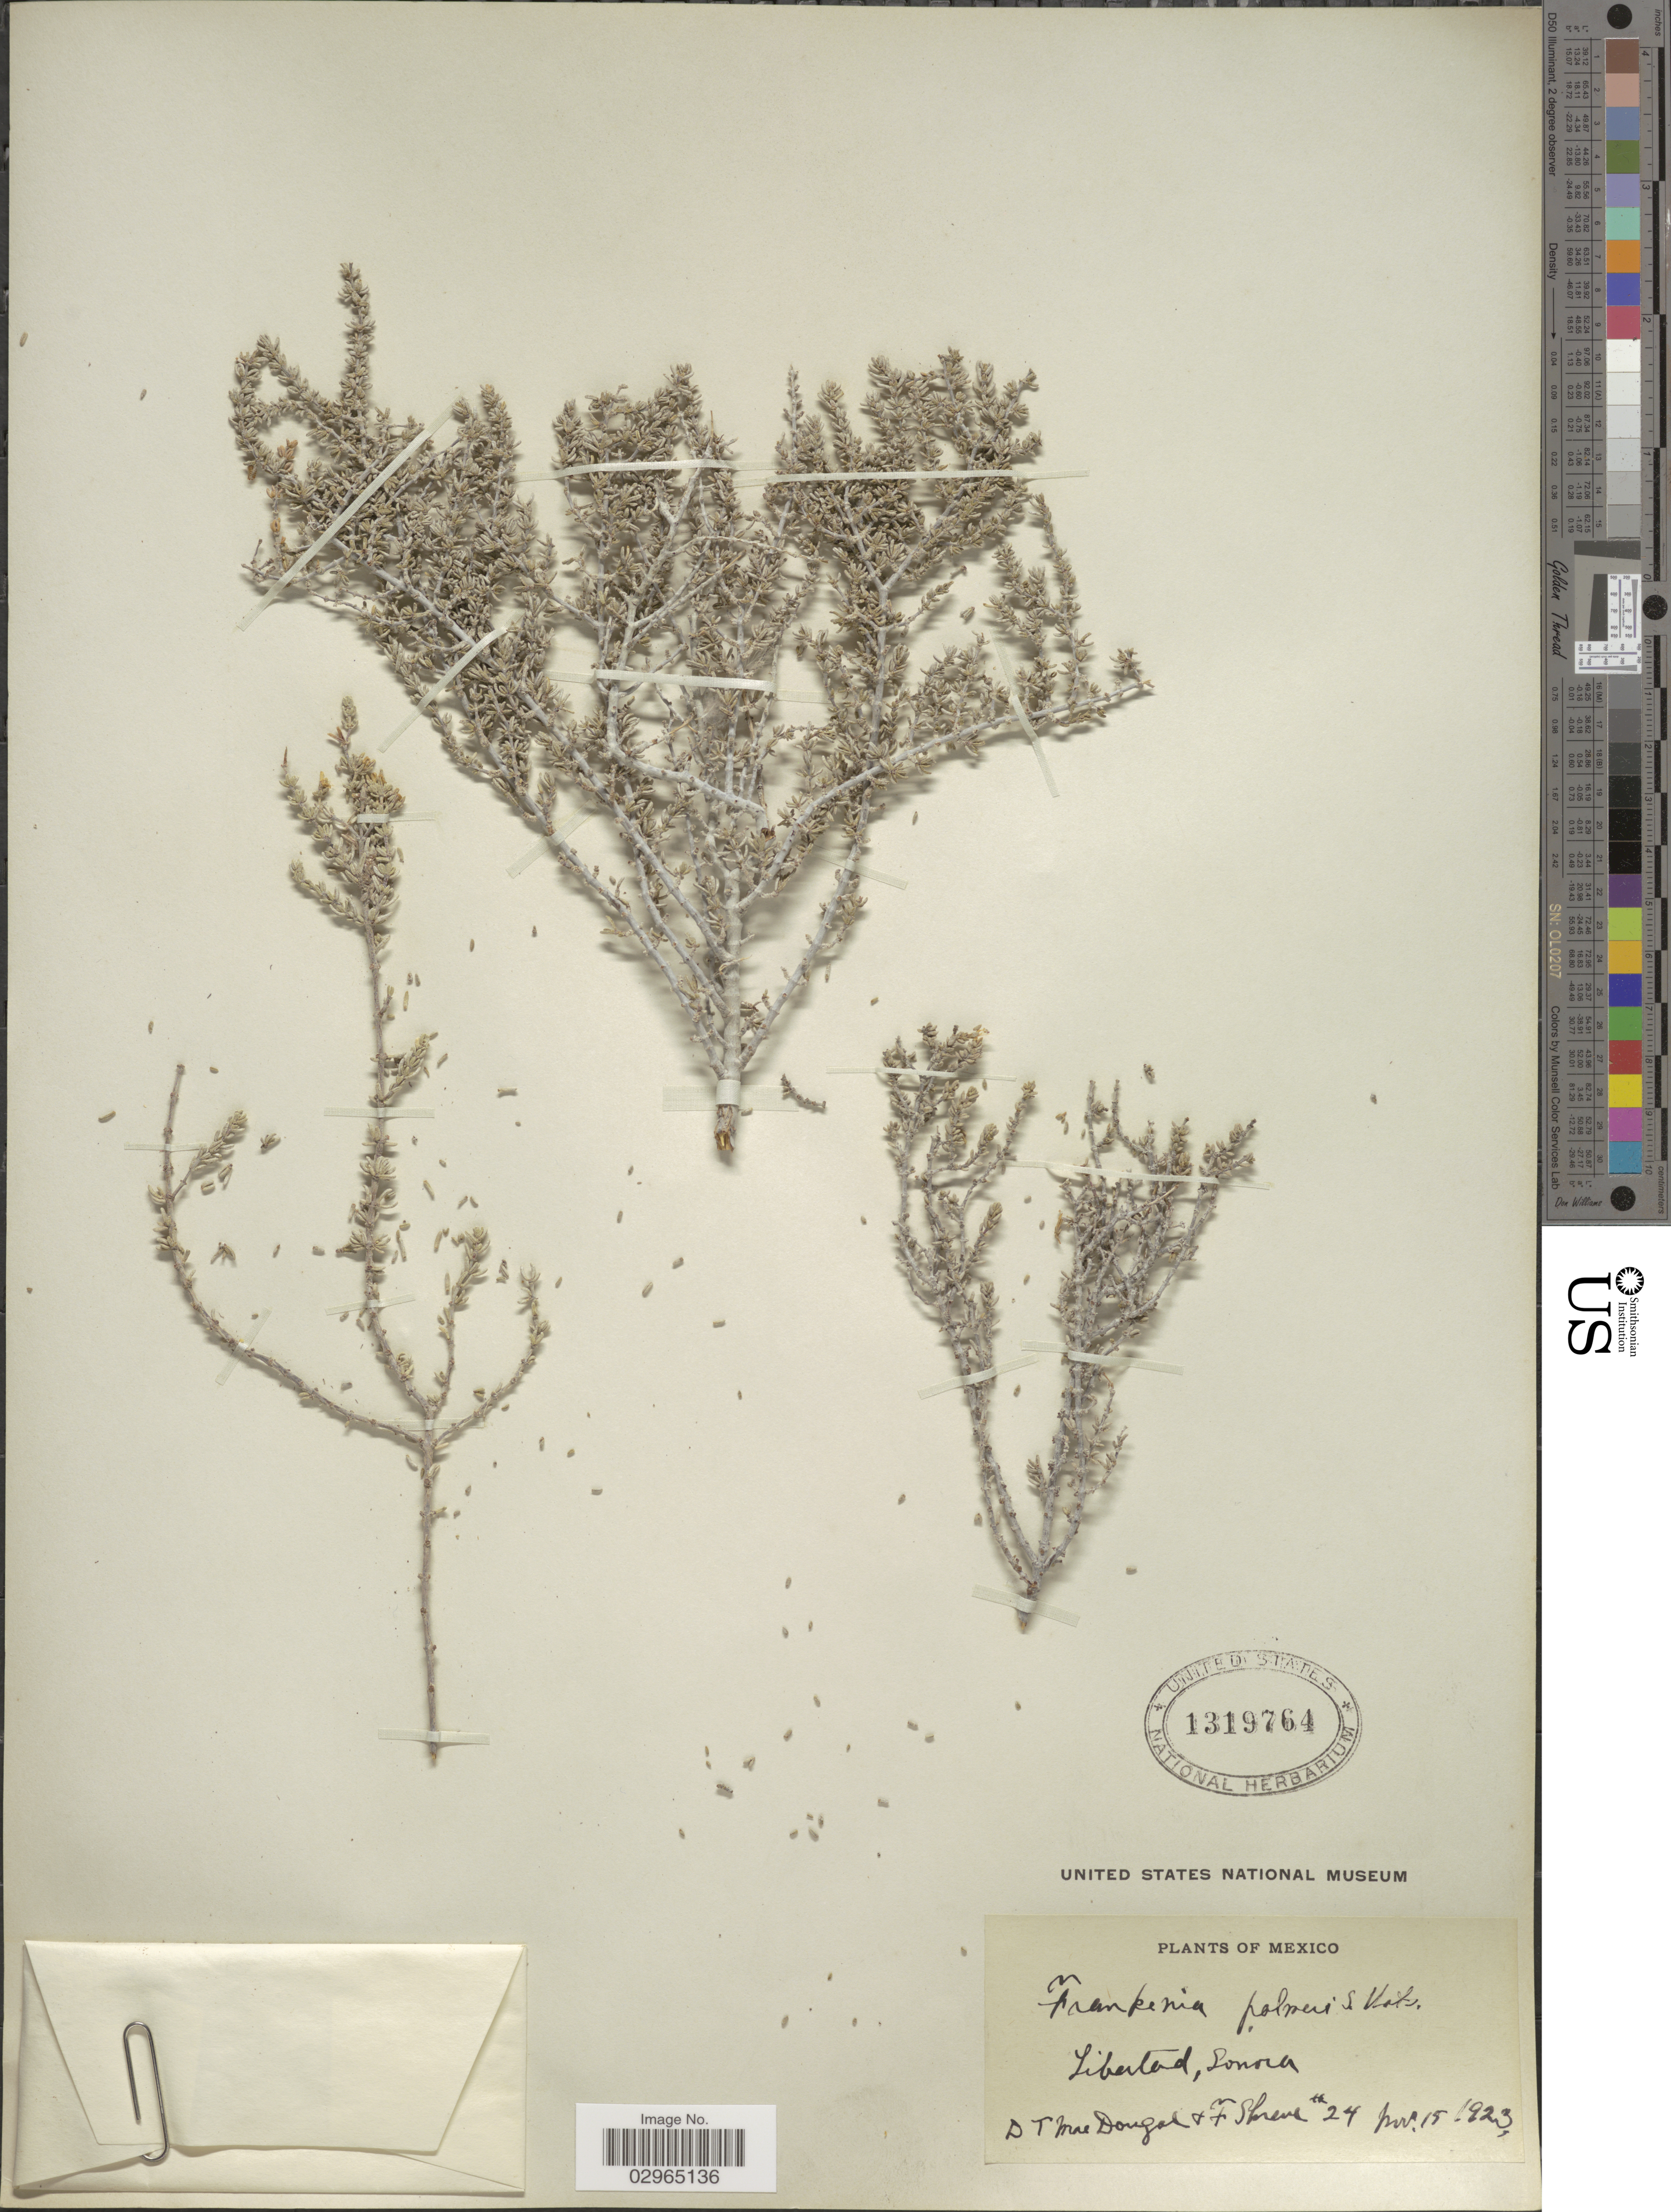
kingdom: Plantae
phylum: Tracheophyta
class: Magnoliopsida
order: Caryophyllales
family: Frankeniaceae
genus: Frankenia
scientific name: Frankenia palmeri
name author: S. Watson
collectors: D. T. MacDougal & F. Shreve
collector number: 24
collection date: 1923-11-15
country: Mexico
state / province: Sonora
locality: Libertad.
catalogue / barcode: US 1319764